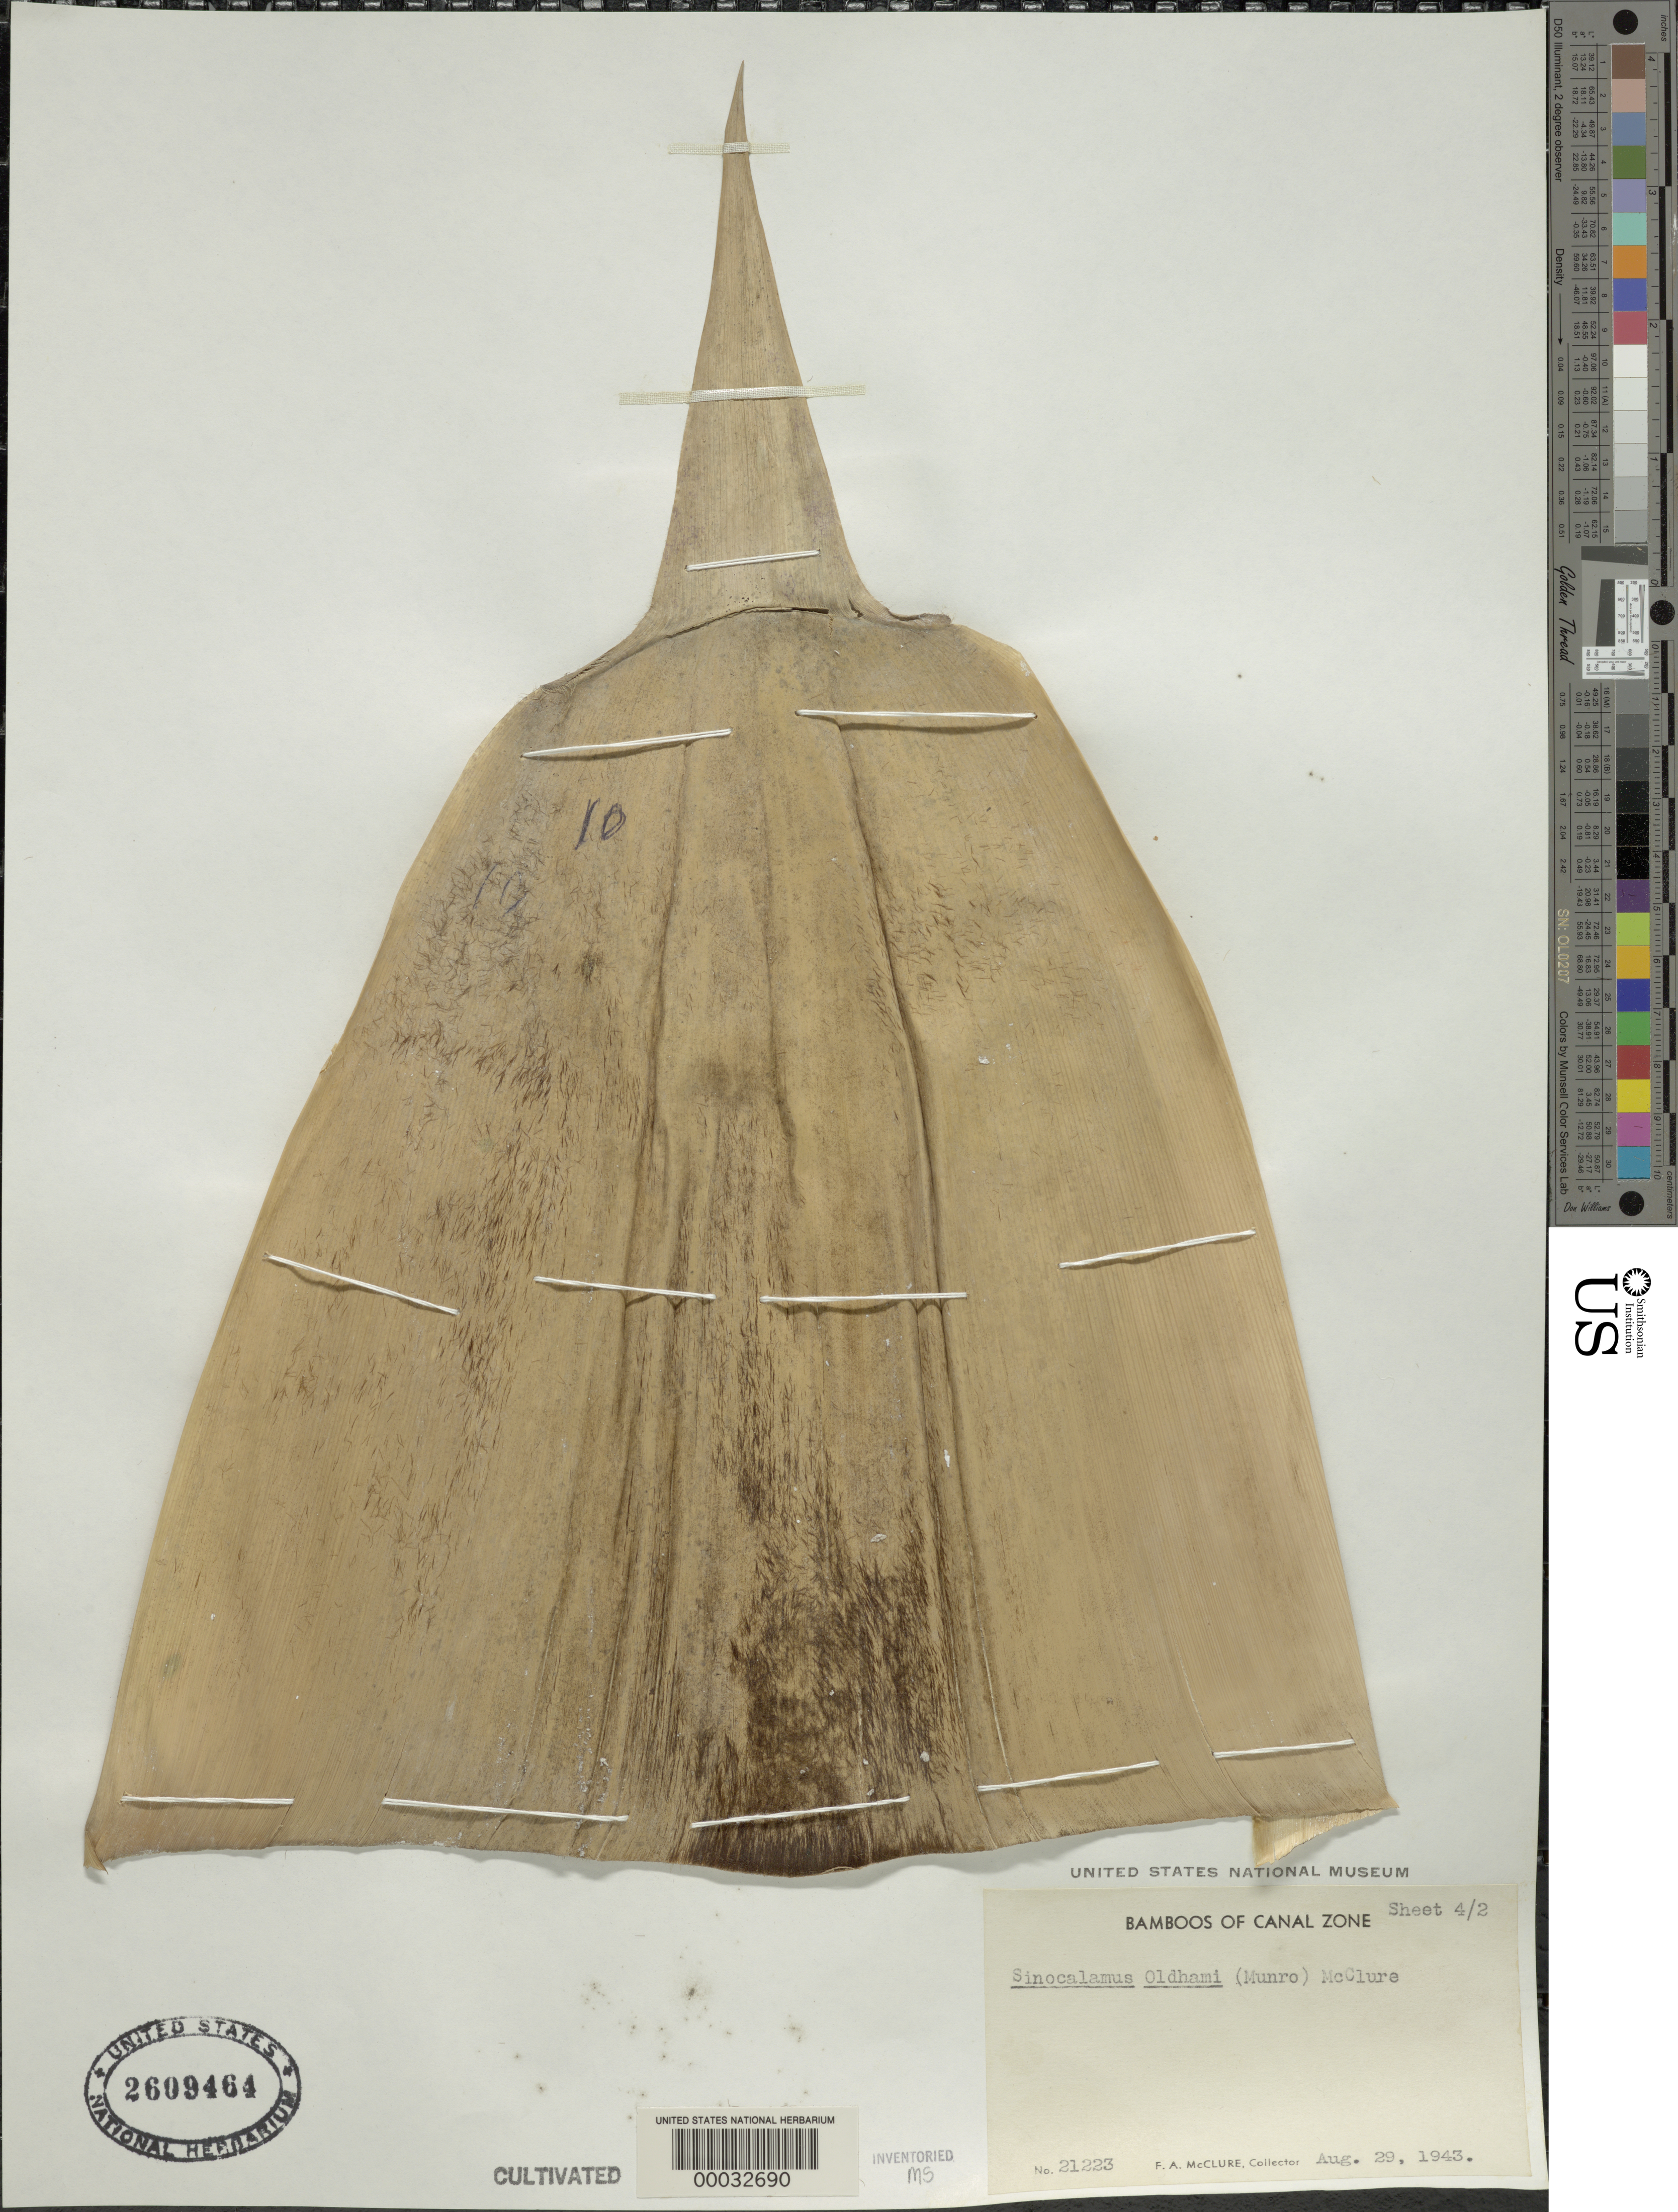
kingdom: Plantae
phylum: Tracheophyta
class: Liliopsida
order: Poales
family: Poaceae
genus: Bambusa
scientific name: Bambusa oldhamii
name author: Munro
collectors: F. A. McClure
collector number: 21223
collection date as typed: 29 Aug 1943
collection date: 1943-08-29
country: Panama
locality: Esperimental Gardens-summit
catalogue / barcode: US 2609464